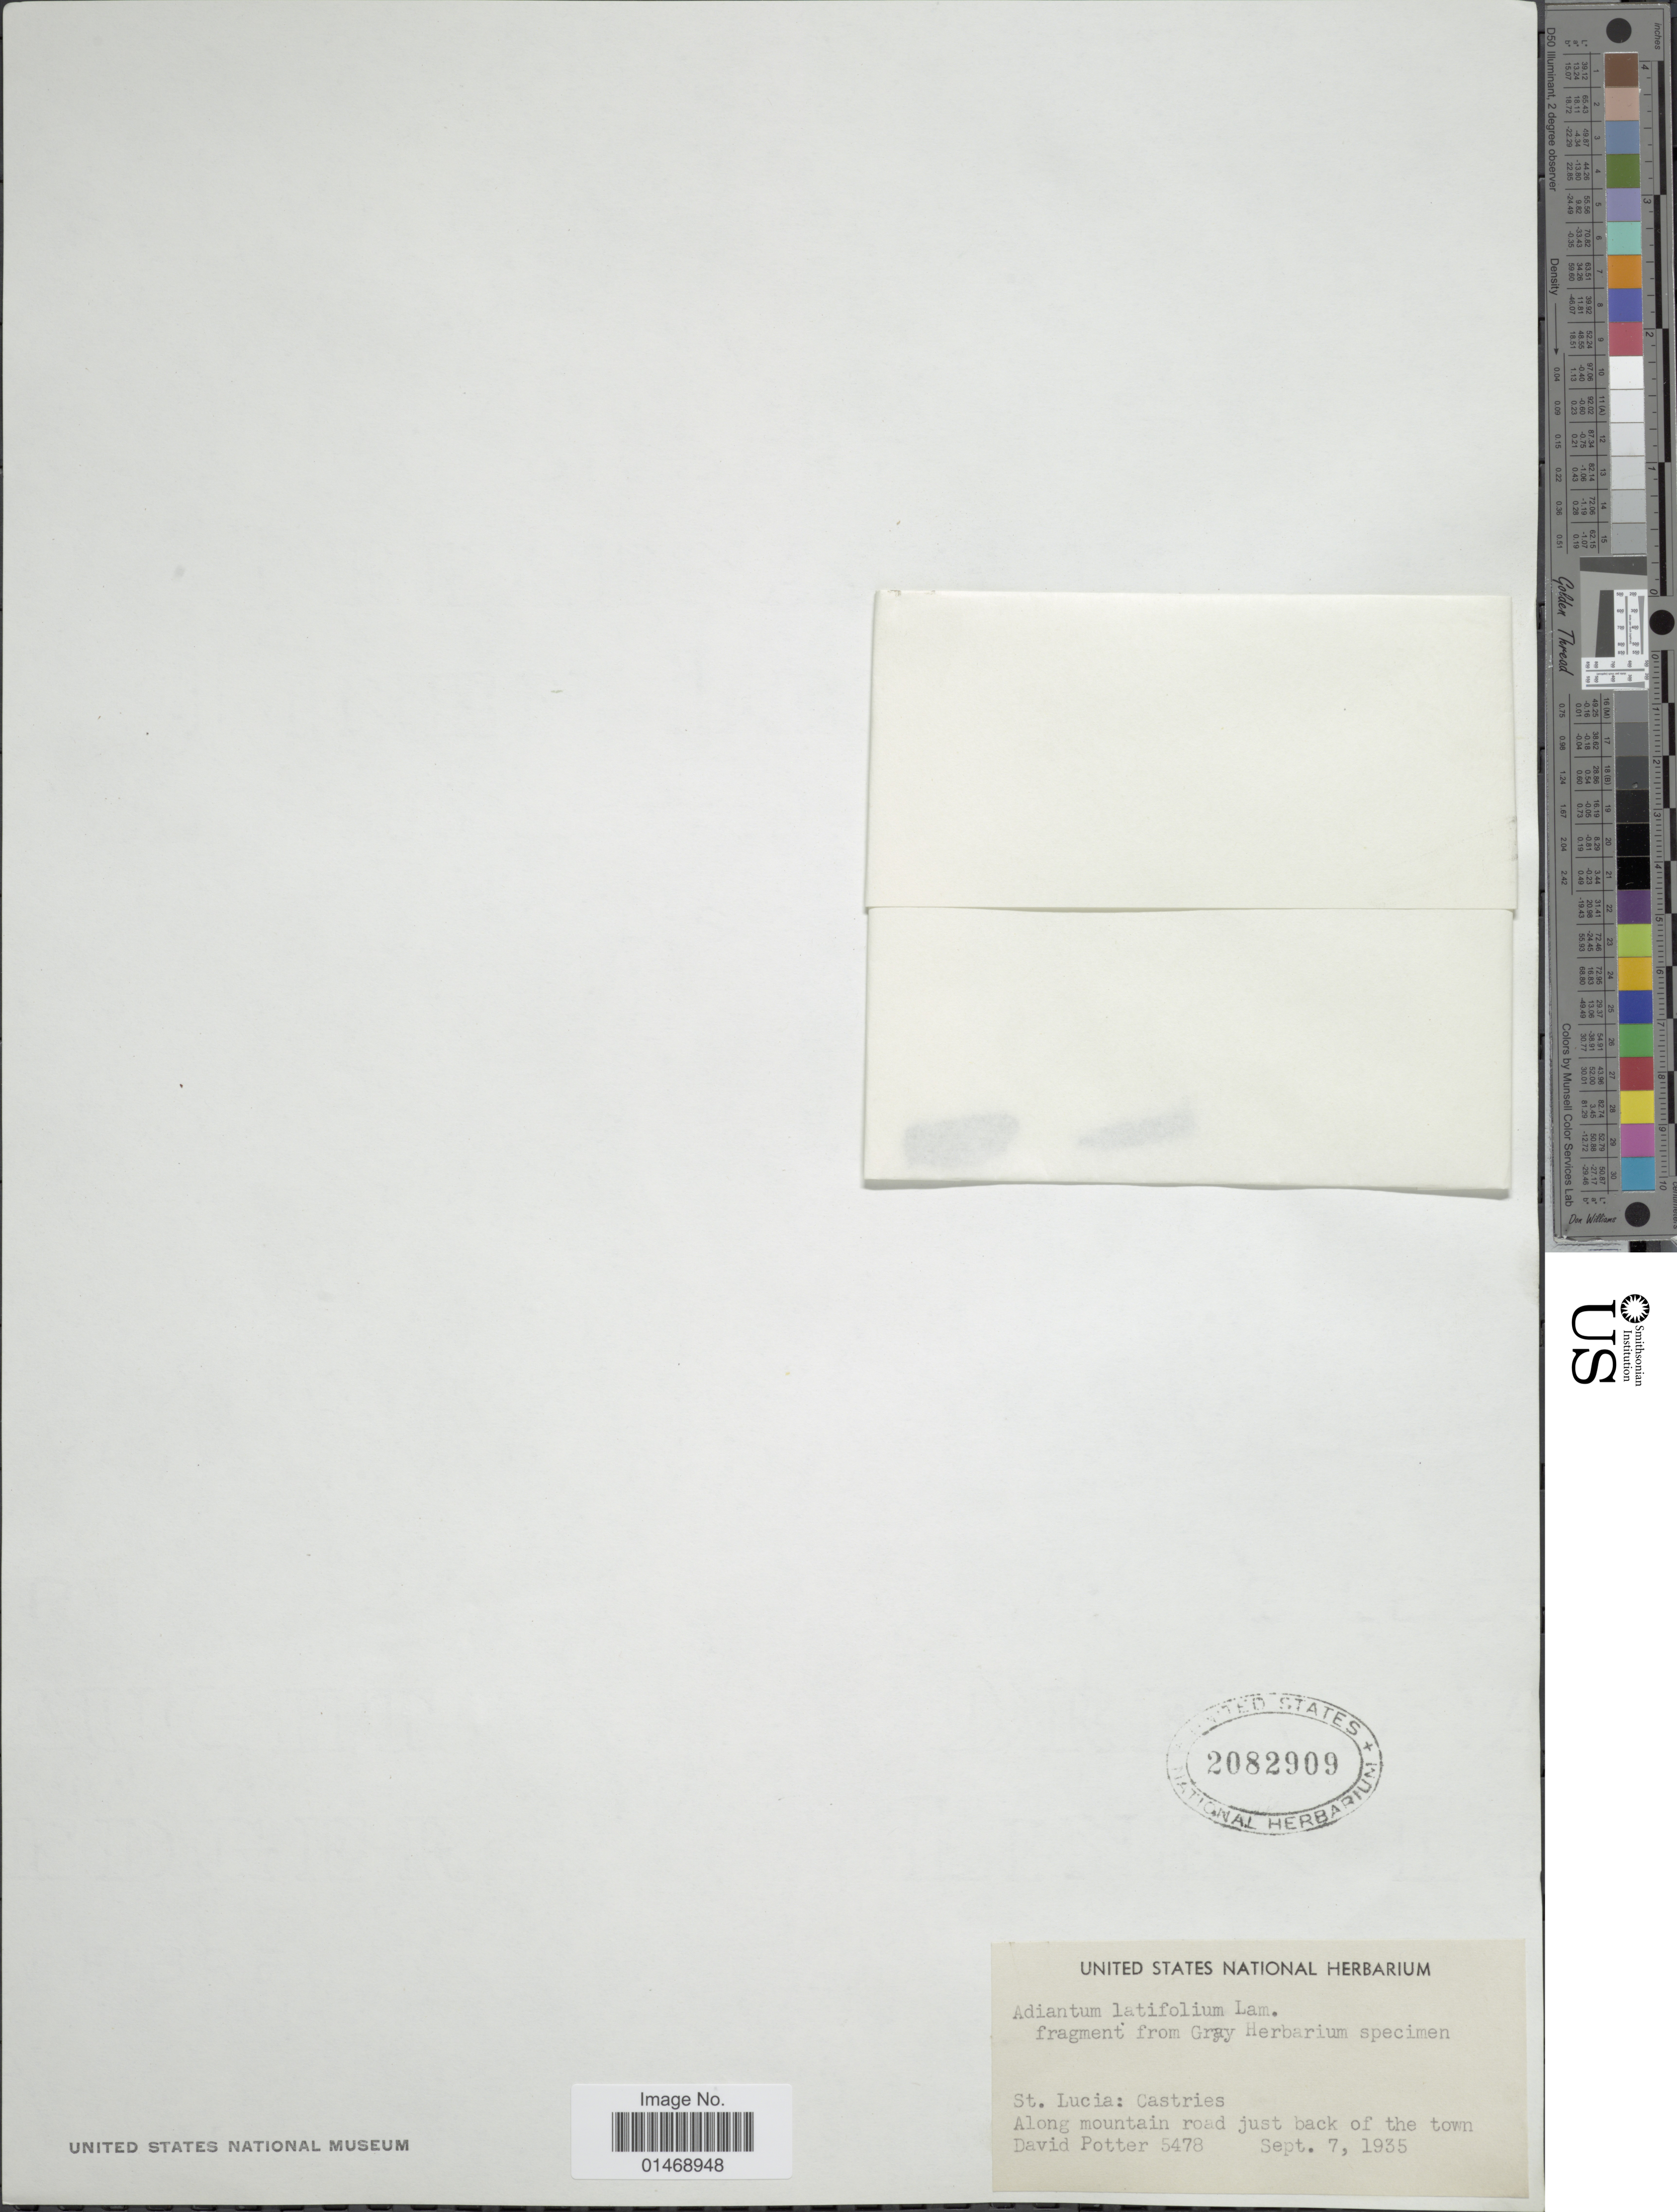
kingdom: Plantae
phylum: Tracheophyta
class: Polypodiopsida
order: Polypodiales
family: Pteridaceae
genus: Adiantum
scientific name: Adiantum latifolium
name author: Lam.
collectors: D. Potter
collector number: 5478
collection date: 1935-09-07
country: St. Lucia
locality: Castries, along mountain road just back of the town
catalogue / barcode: US 2082909